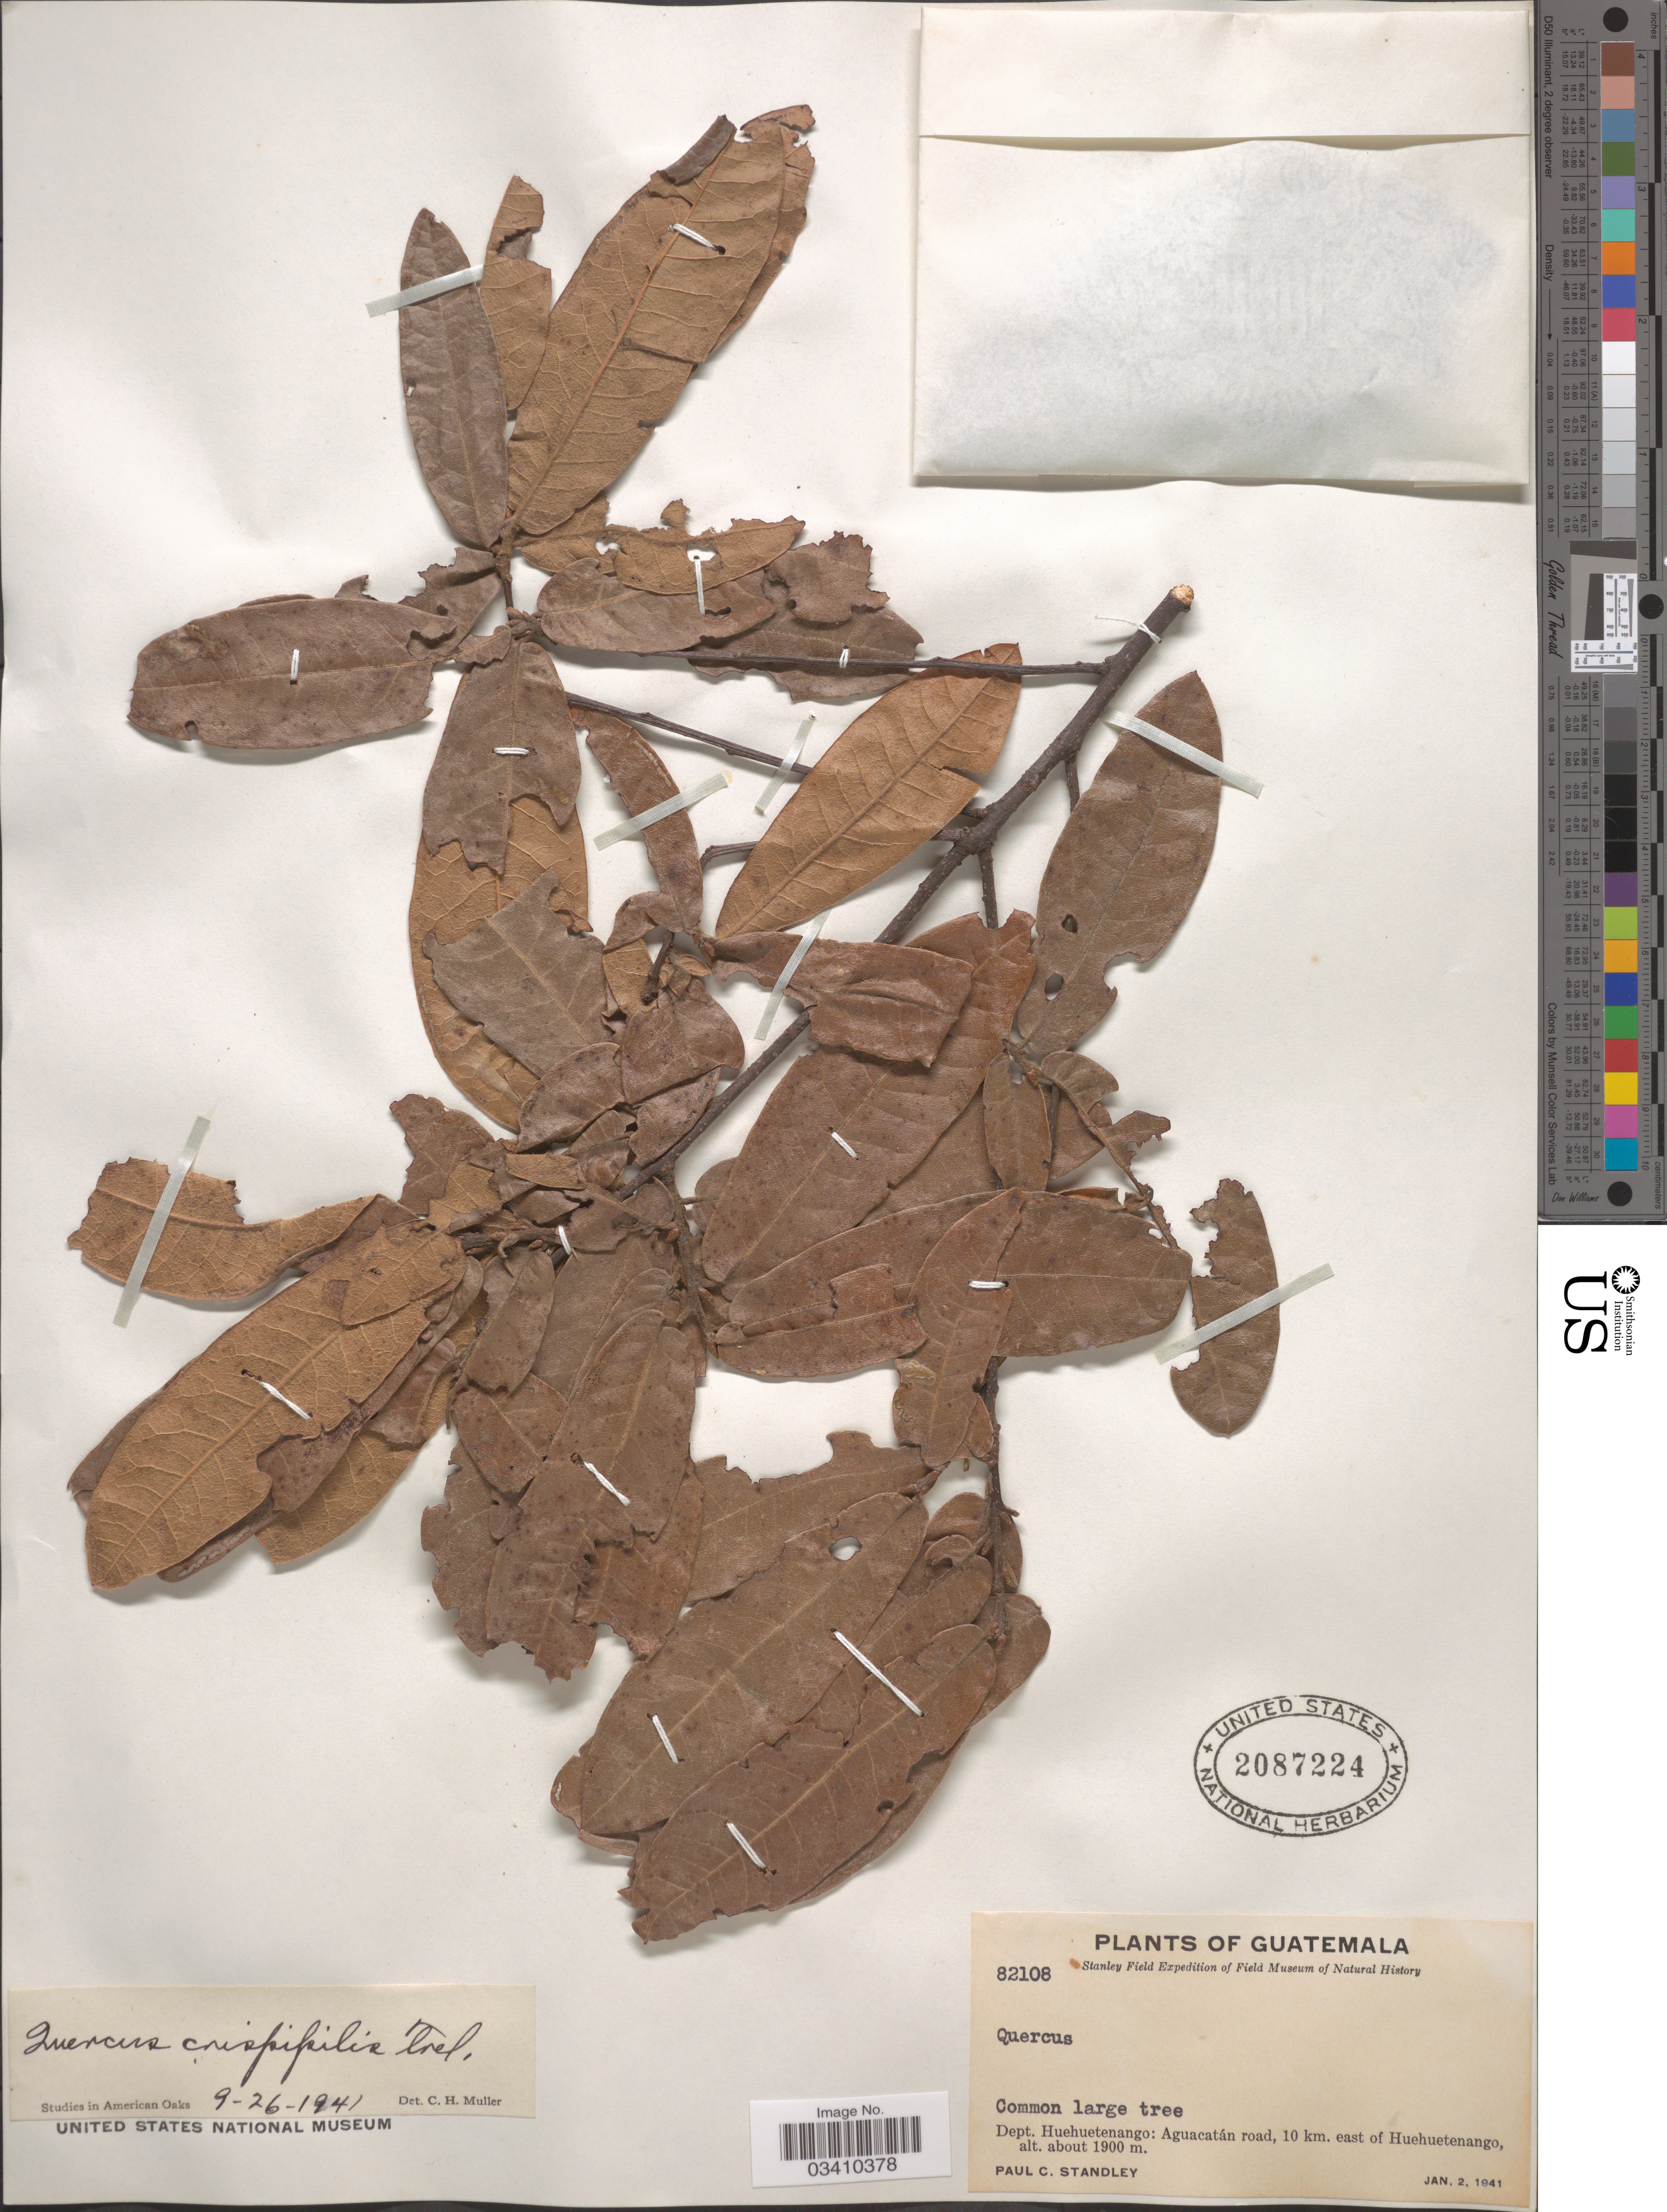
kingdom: Plantae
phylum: Tracheophyta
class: Magnoliopsida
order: Fagales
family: Fagaceae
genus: Quercus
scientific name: Quercus crispipilis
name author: Trel.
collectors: P. C. Standley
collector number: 82108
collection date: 1941-01-02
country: Guatemala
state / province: Huehuetenango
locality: Dept. Huehuetenango: Aguacatán road, 10 km. east of Huehuetenango.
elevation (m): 1900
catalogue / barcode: US 2087224